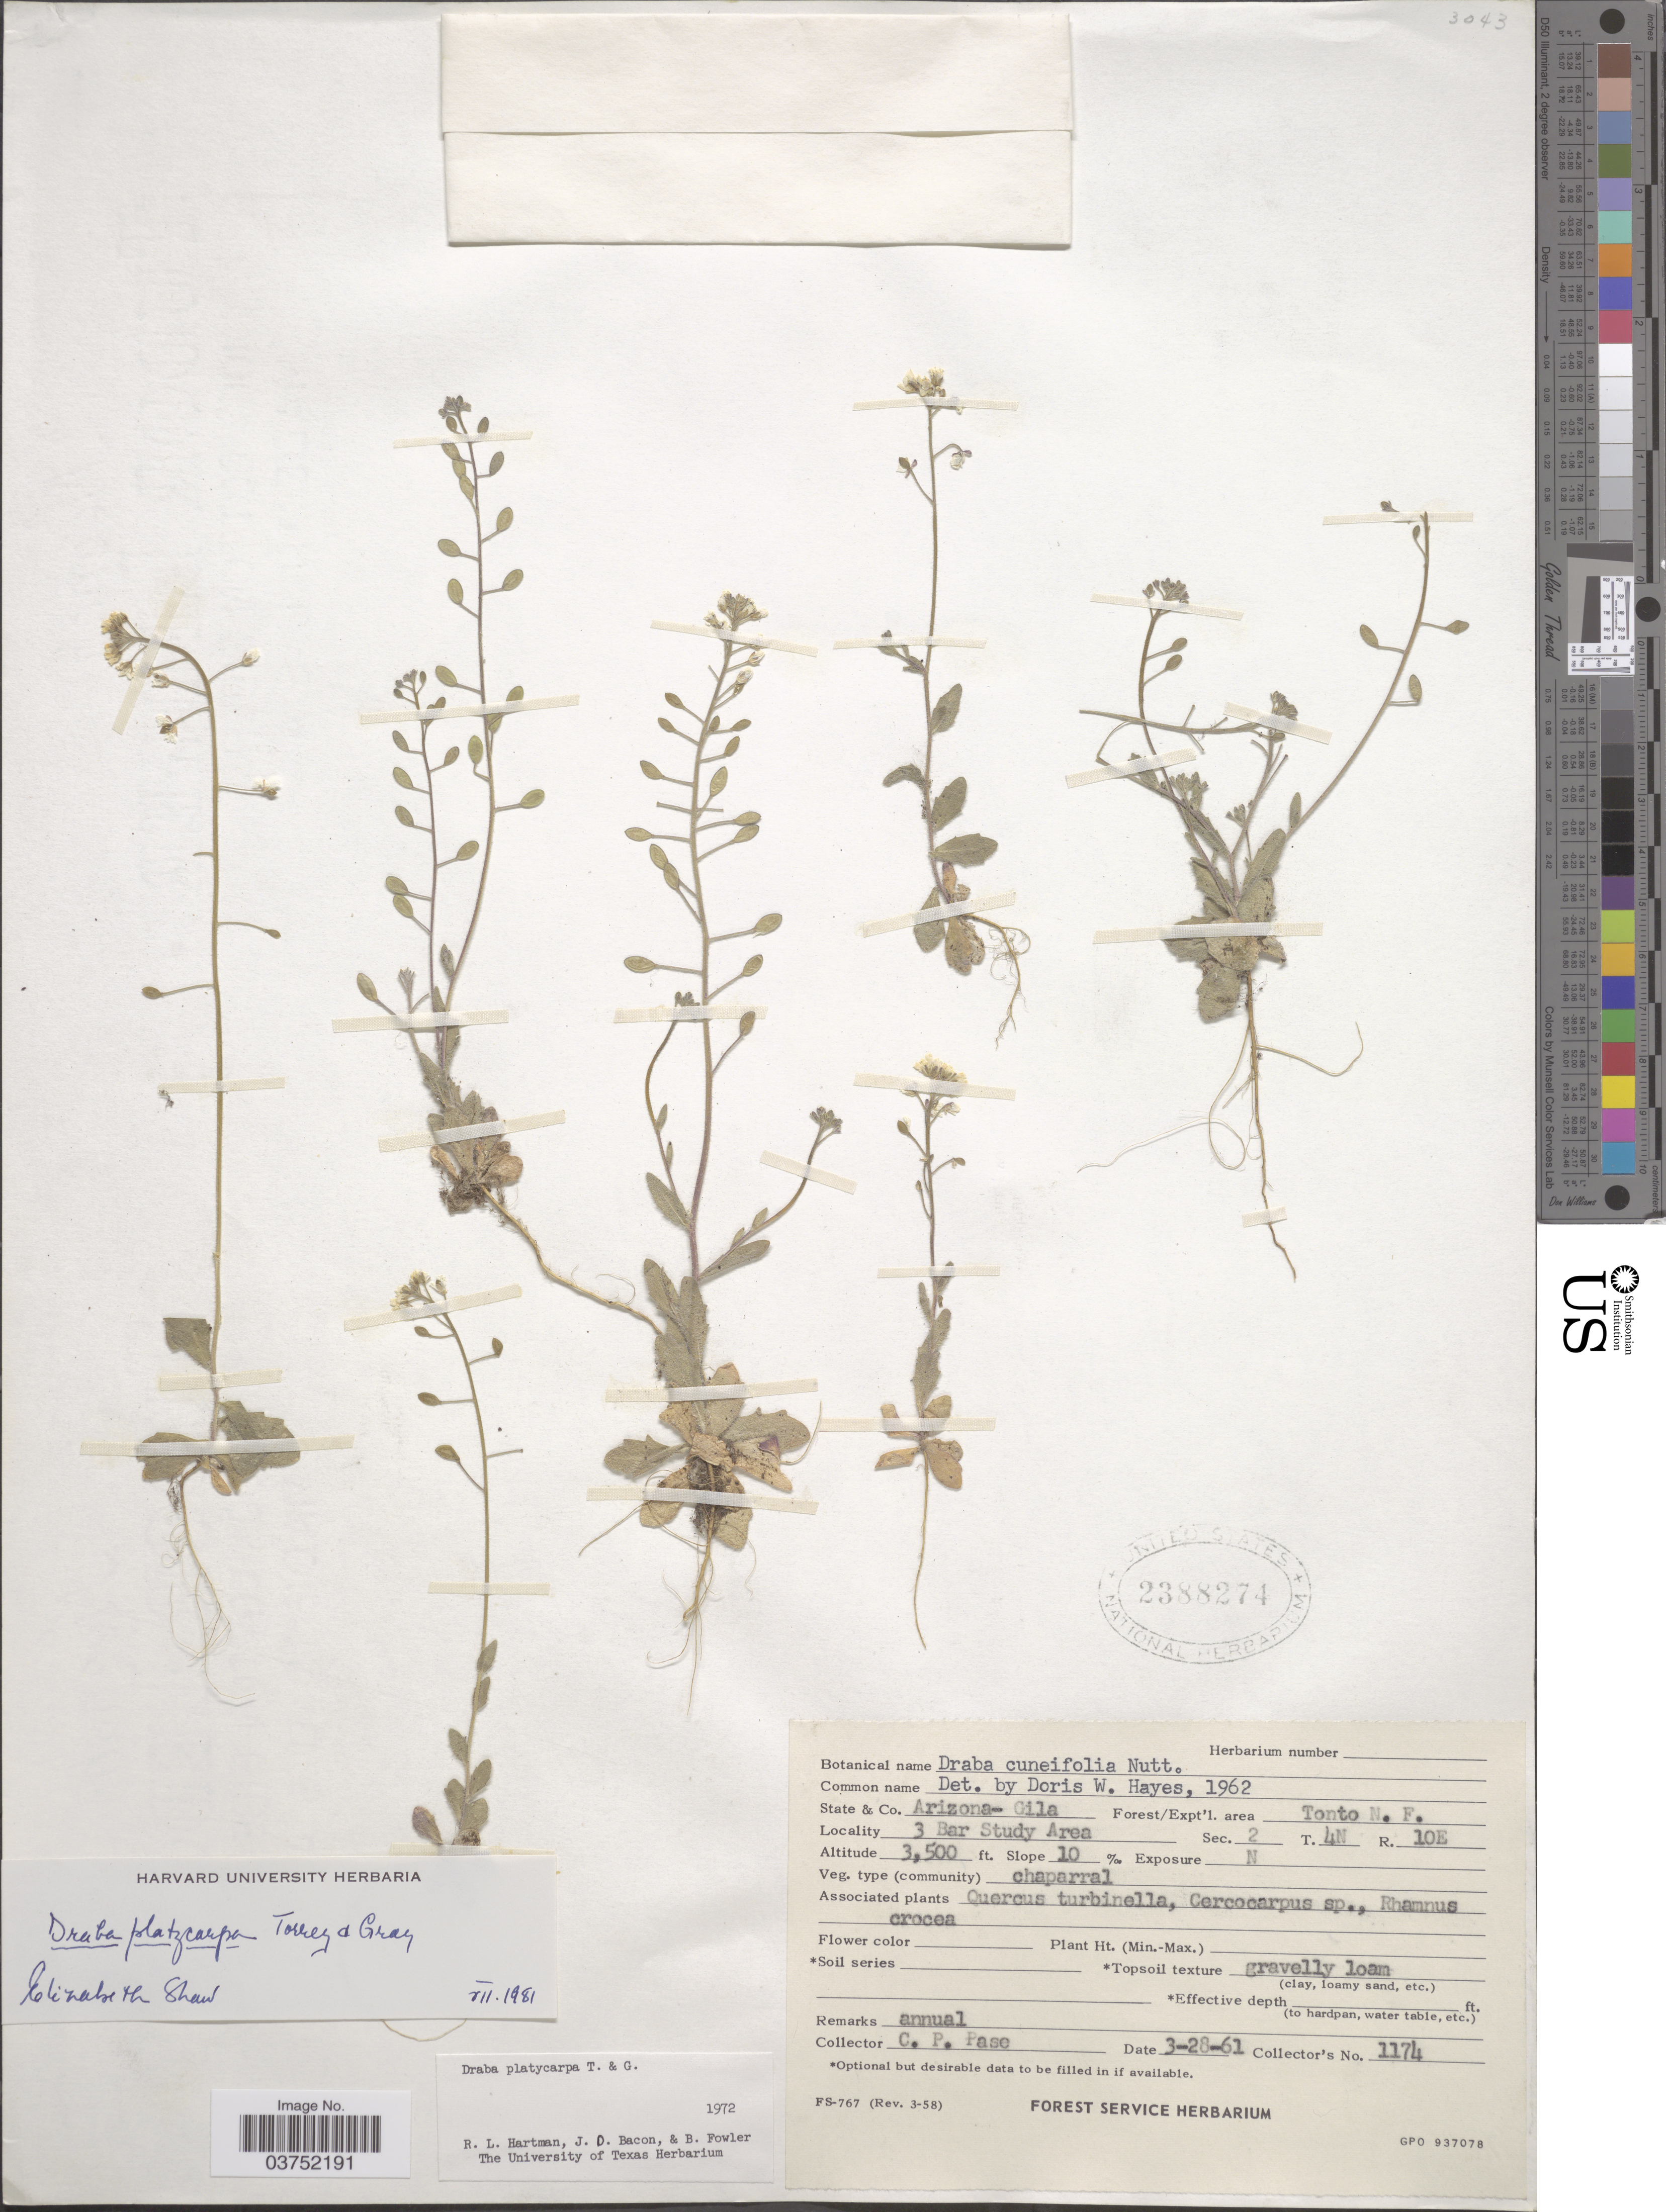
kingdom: Plantae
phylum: Tracheophyta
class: Magnoliopsida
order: Brassicales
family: Brassicaceae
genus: Draba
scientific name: Draba platycarpa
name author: Torr. & A. Gray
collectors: C. P. Pase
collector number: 1174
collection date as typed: Transcribed d/m/y: 28/3/61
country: United States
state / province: Arizona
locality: Gila Co. Forest/Expt'l. area Tonto N. F. 3 Bar Study Area Sec.2 T.4N R.10E.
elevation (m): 1067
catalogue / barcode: US 2388274